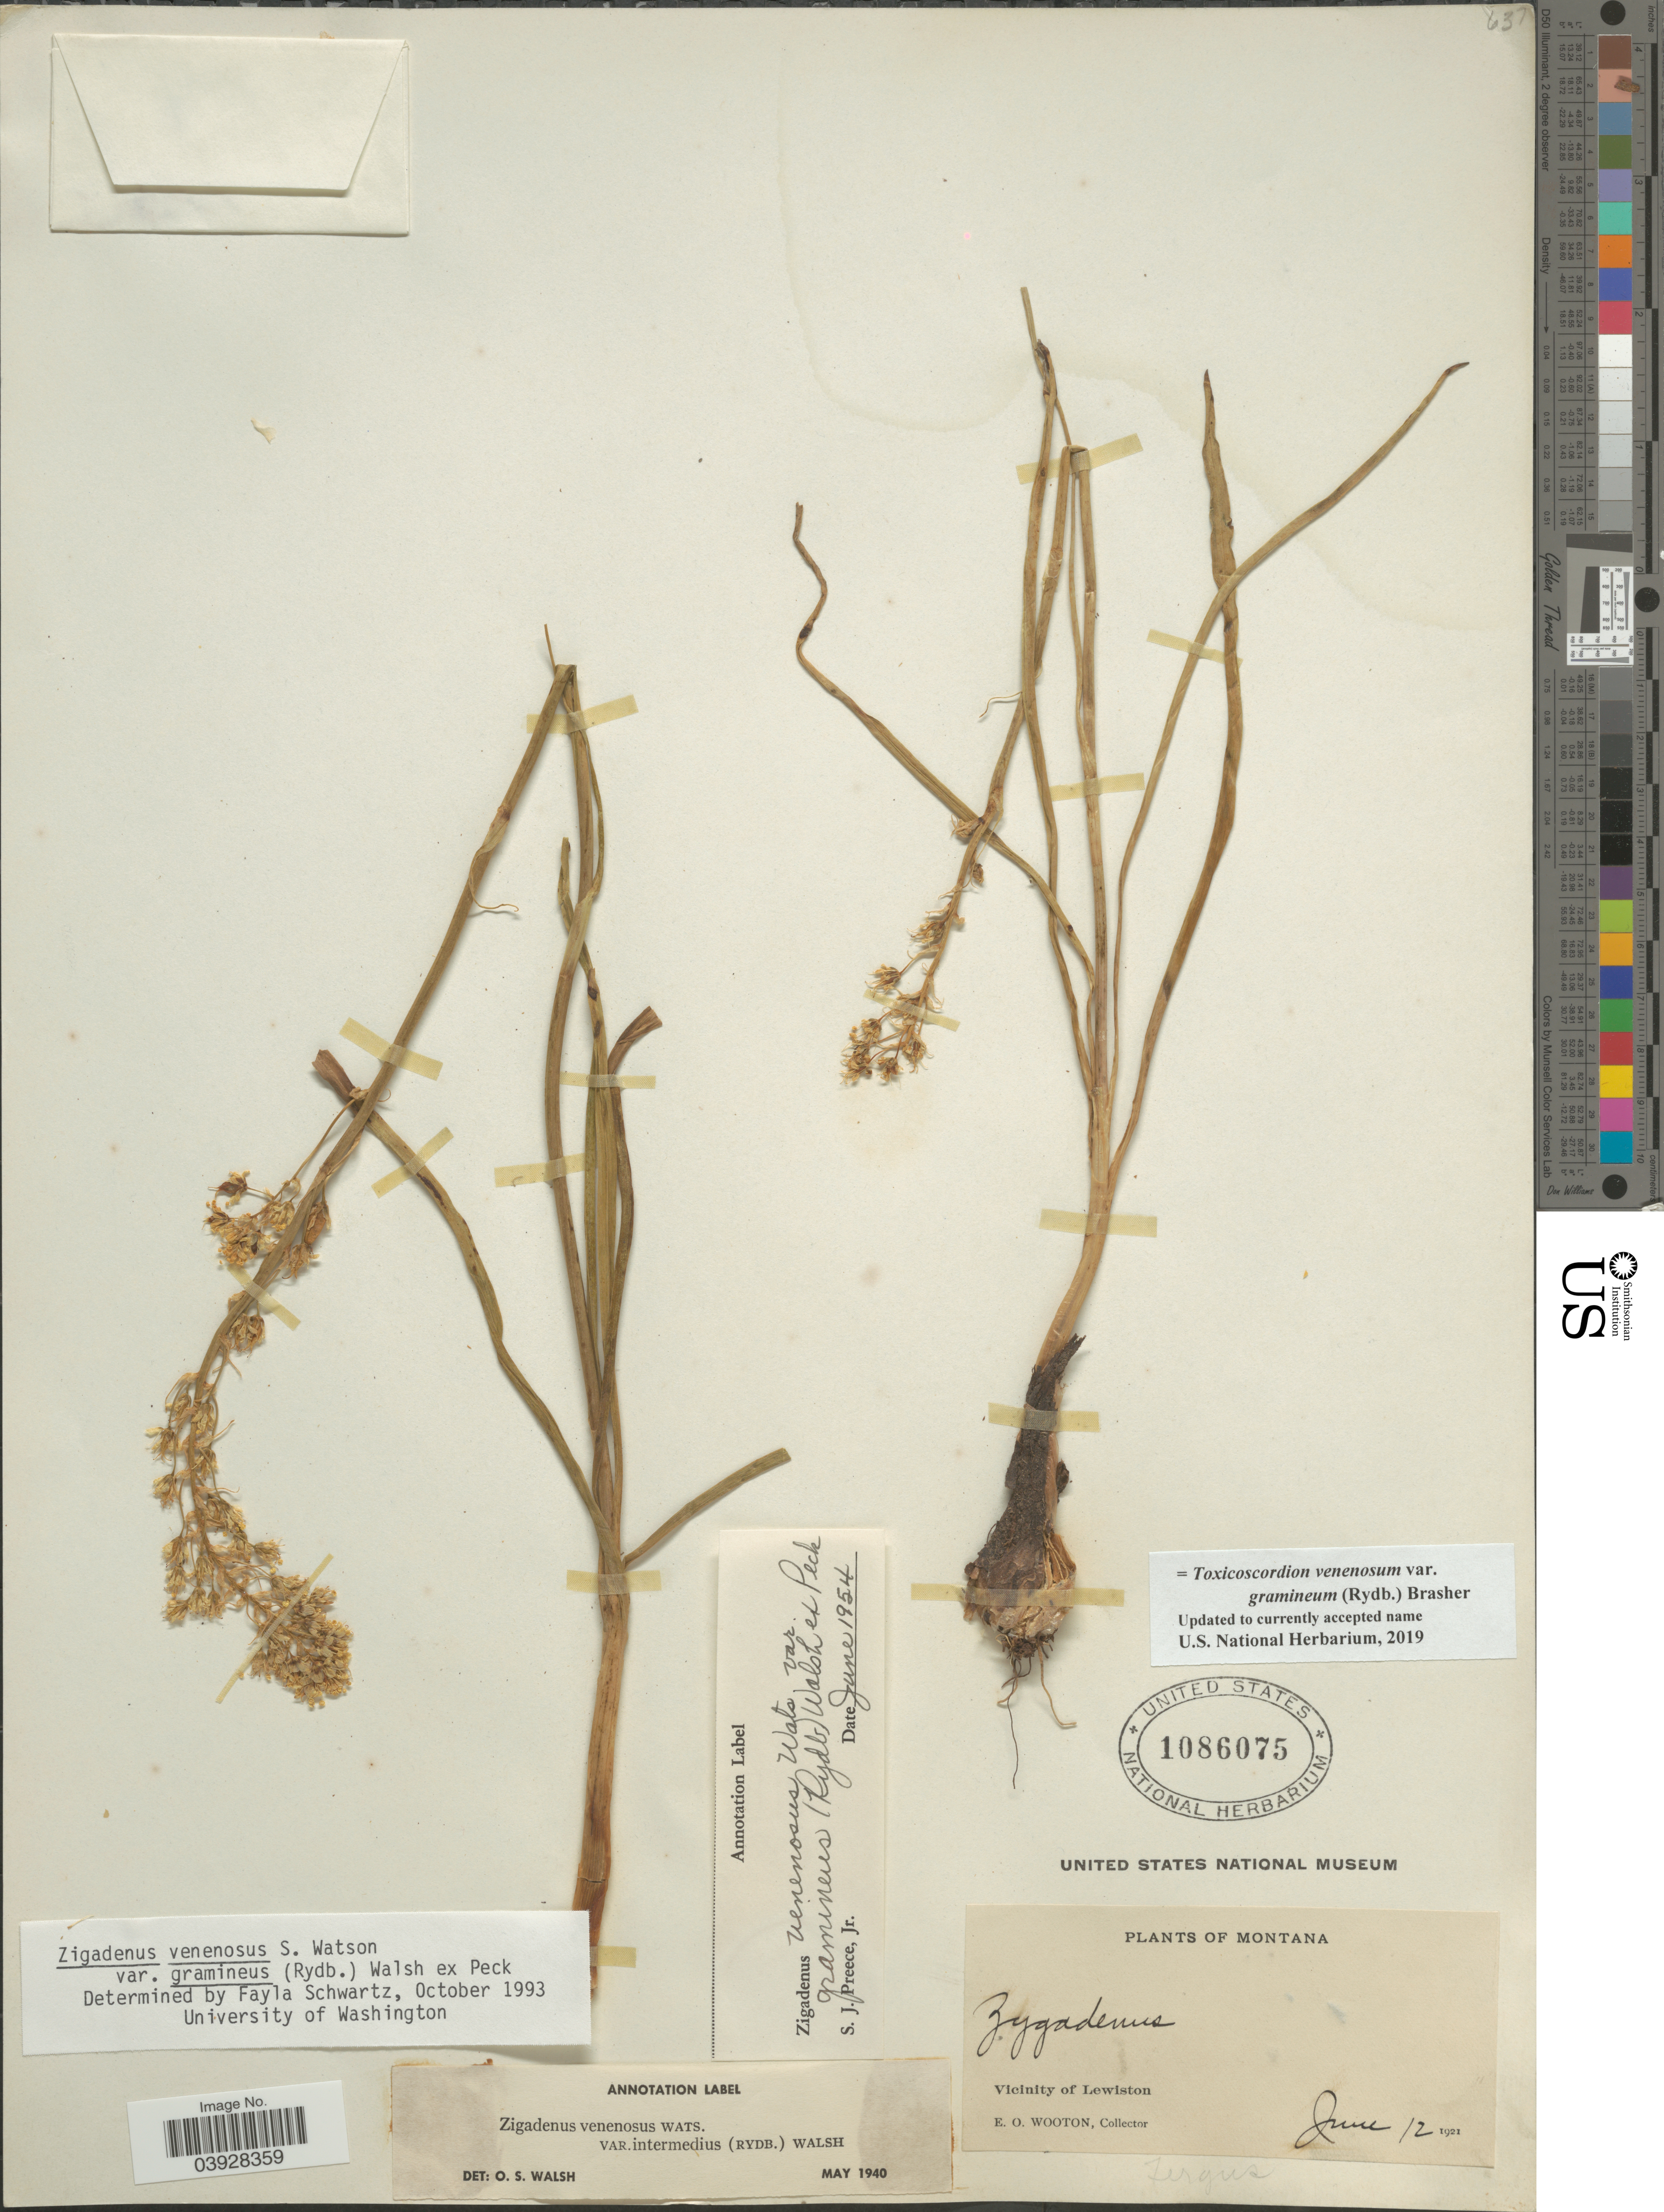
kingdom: Plantae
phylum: Tracheophyta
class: Liliopsida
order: Liliales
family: Melanthiaceae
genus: Toxicoscordion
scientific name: Toxicoscordion venenosum var. gramineum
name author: (Rydb.) Brasher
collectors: E. O. Wooton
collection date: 1921-06-12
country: United States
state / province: Montana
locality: Vicinity of Lewiston.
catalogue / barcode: US 1086075